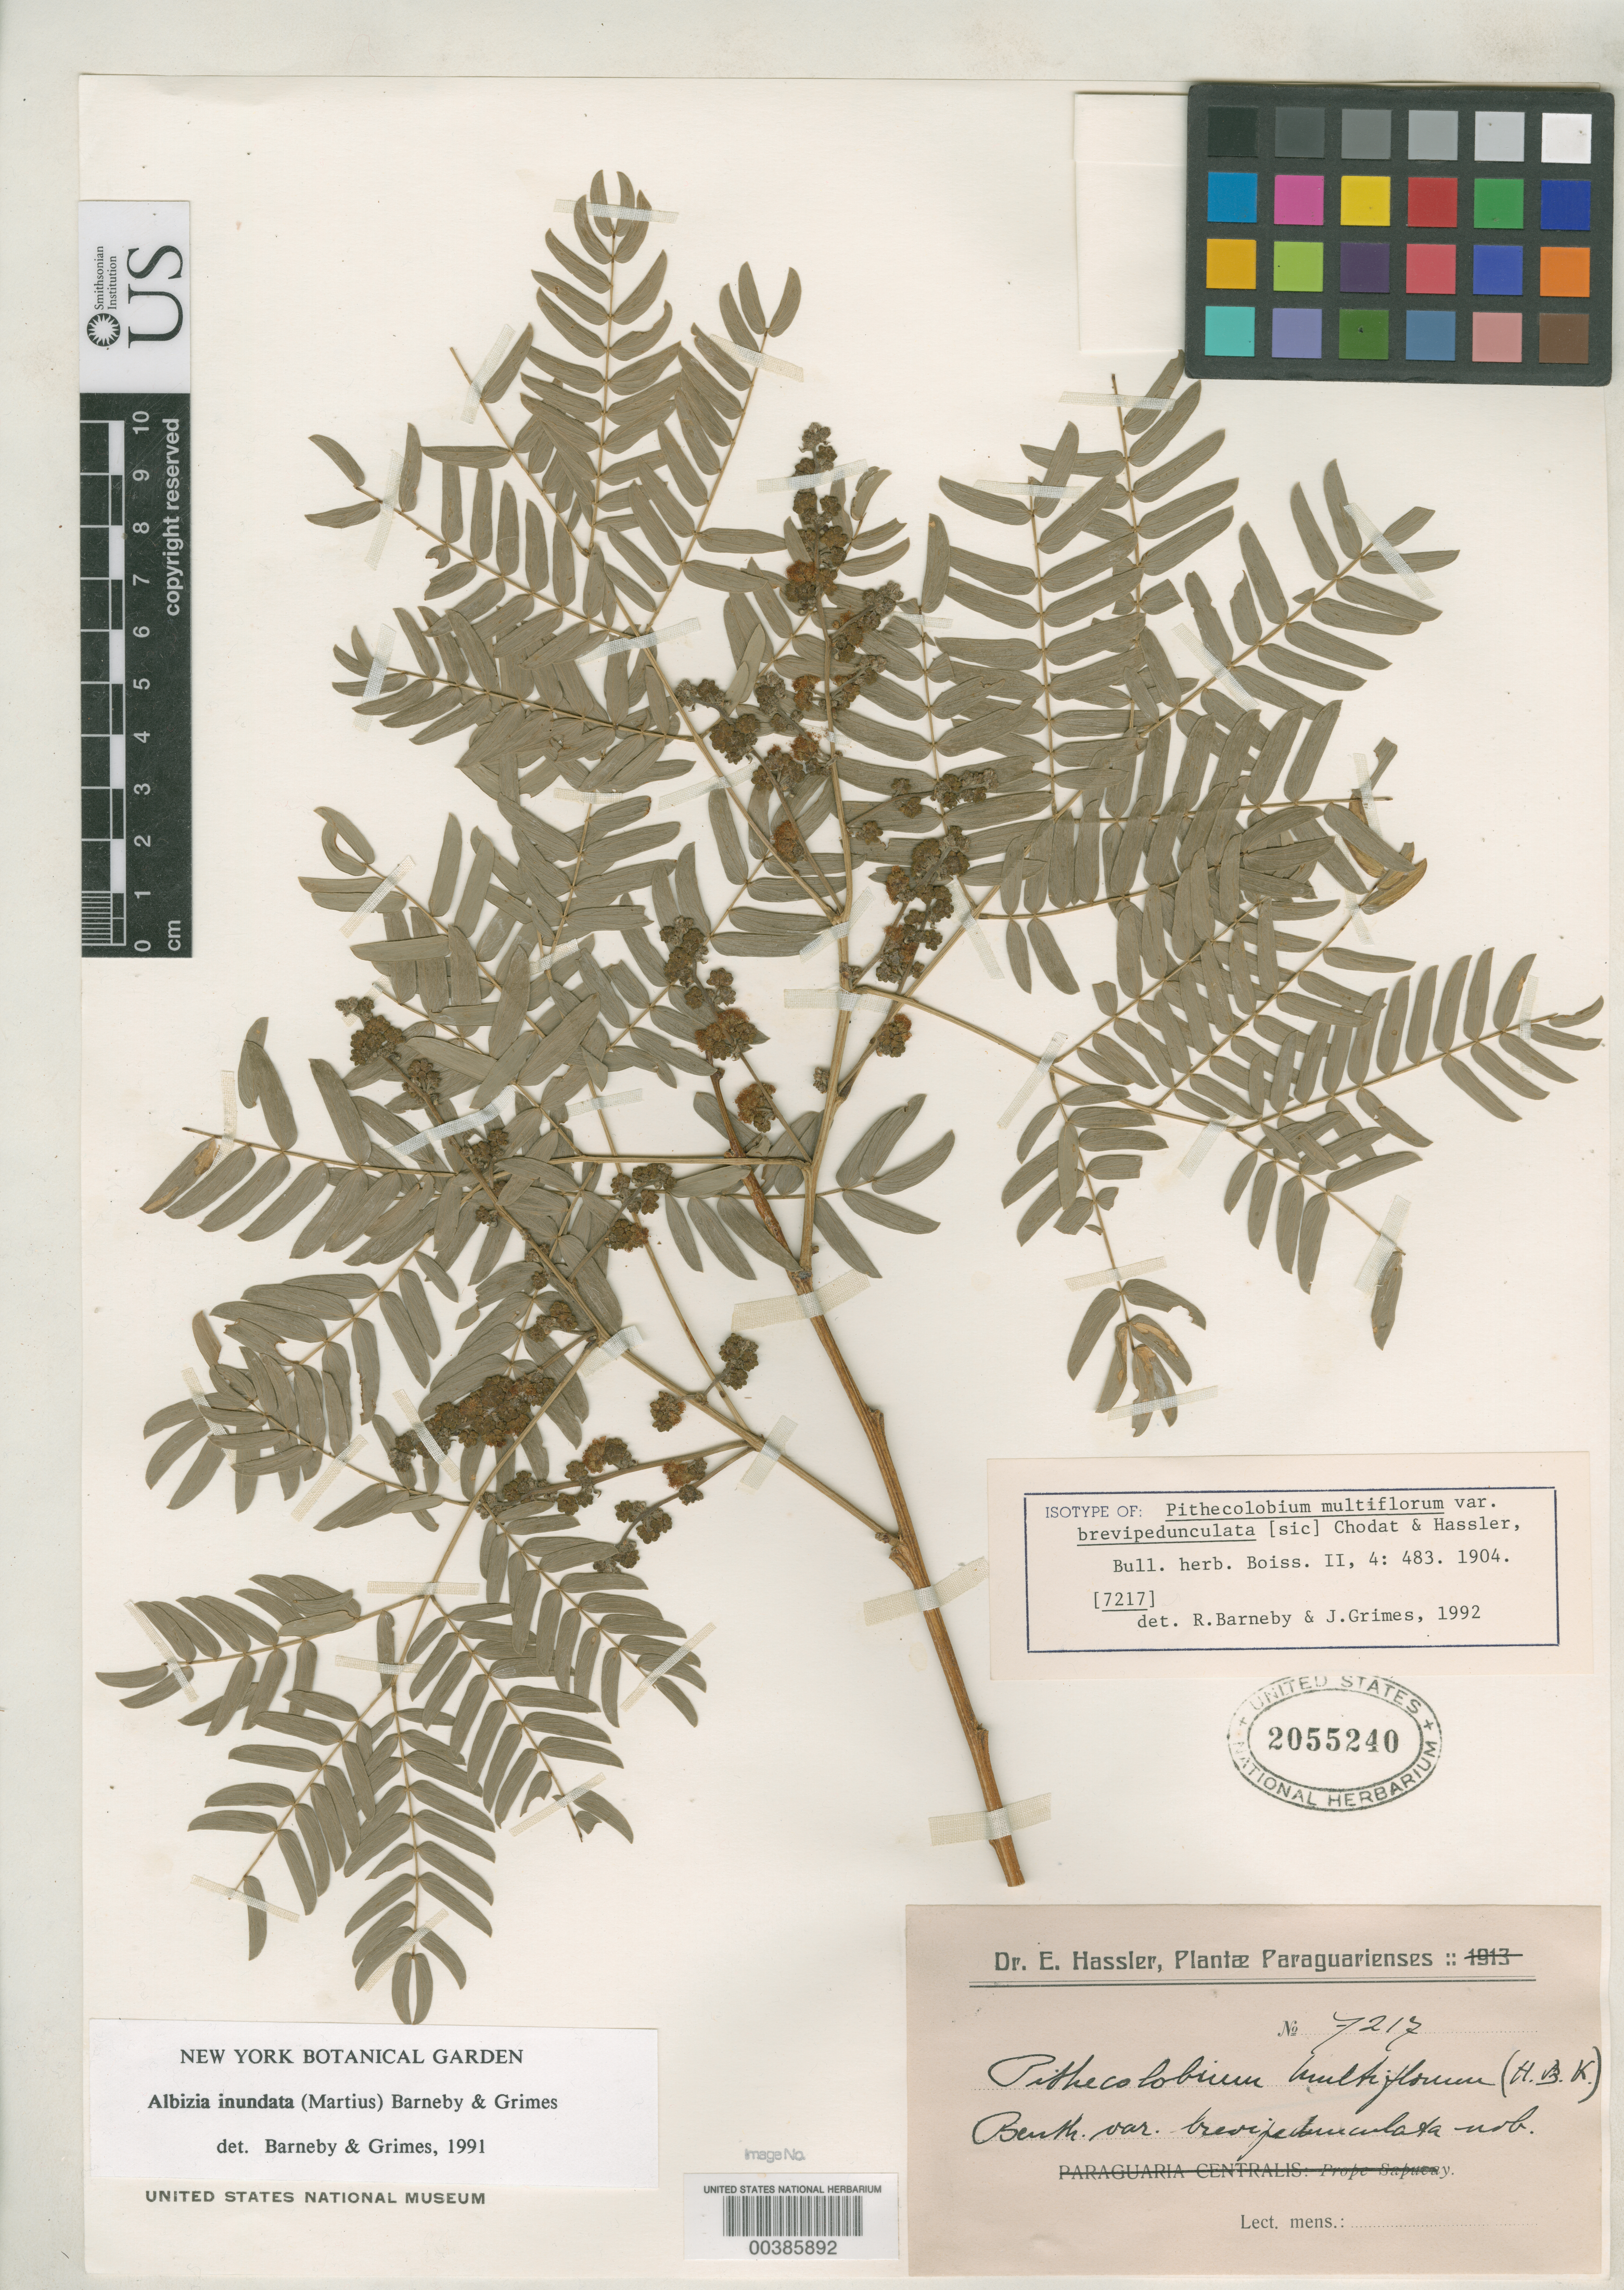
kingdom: Plantae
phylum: Tracheophyta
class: Magnoliopsida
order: Fabales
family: Fabaceae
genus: Pithecellobium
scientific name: Pithecellobium multiflorum var. brevipedunculata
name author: Chodat & Hassl.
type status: Isotype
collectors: E. Hassler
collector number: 7217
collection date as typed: Aug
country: Paraguay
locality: Chaco- y pr. Concepcion.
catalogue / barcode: US 2055240